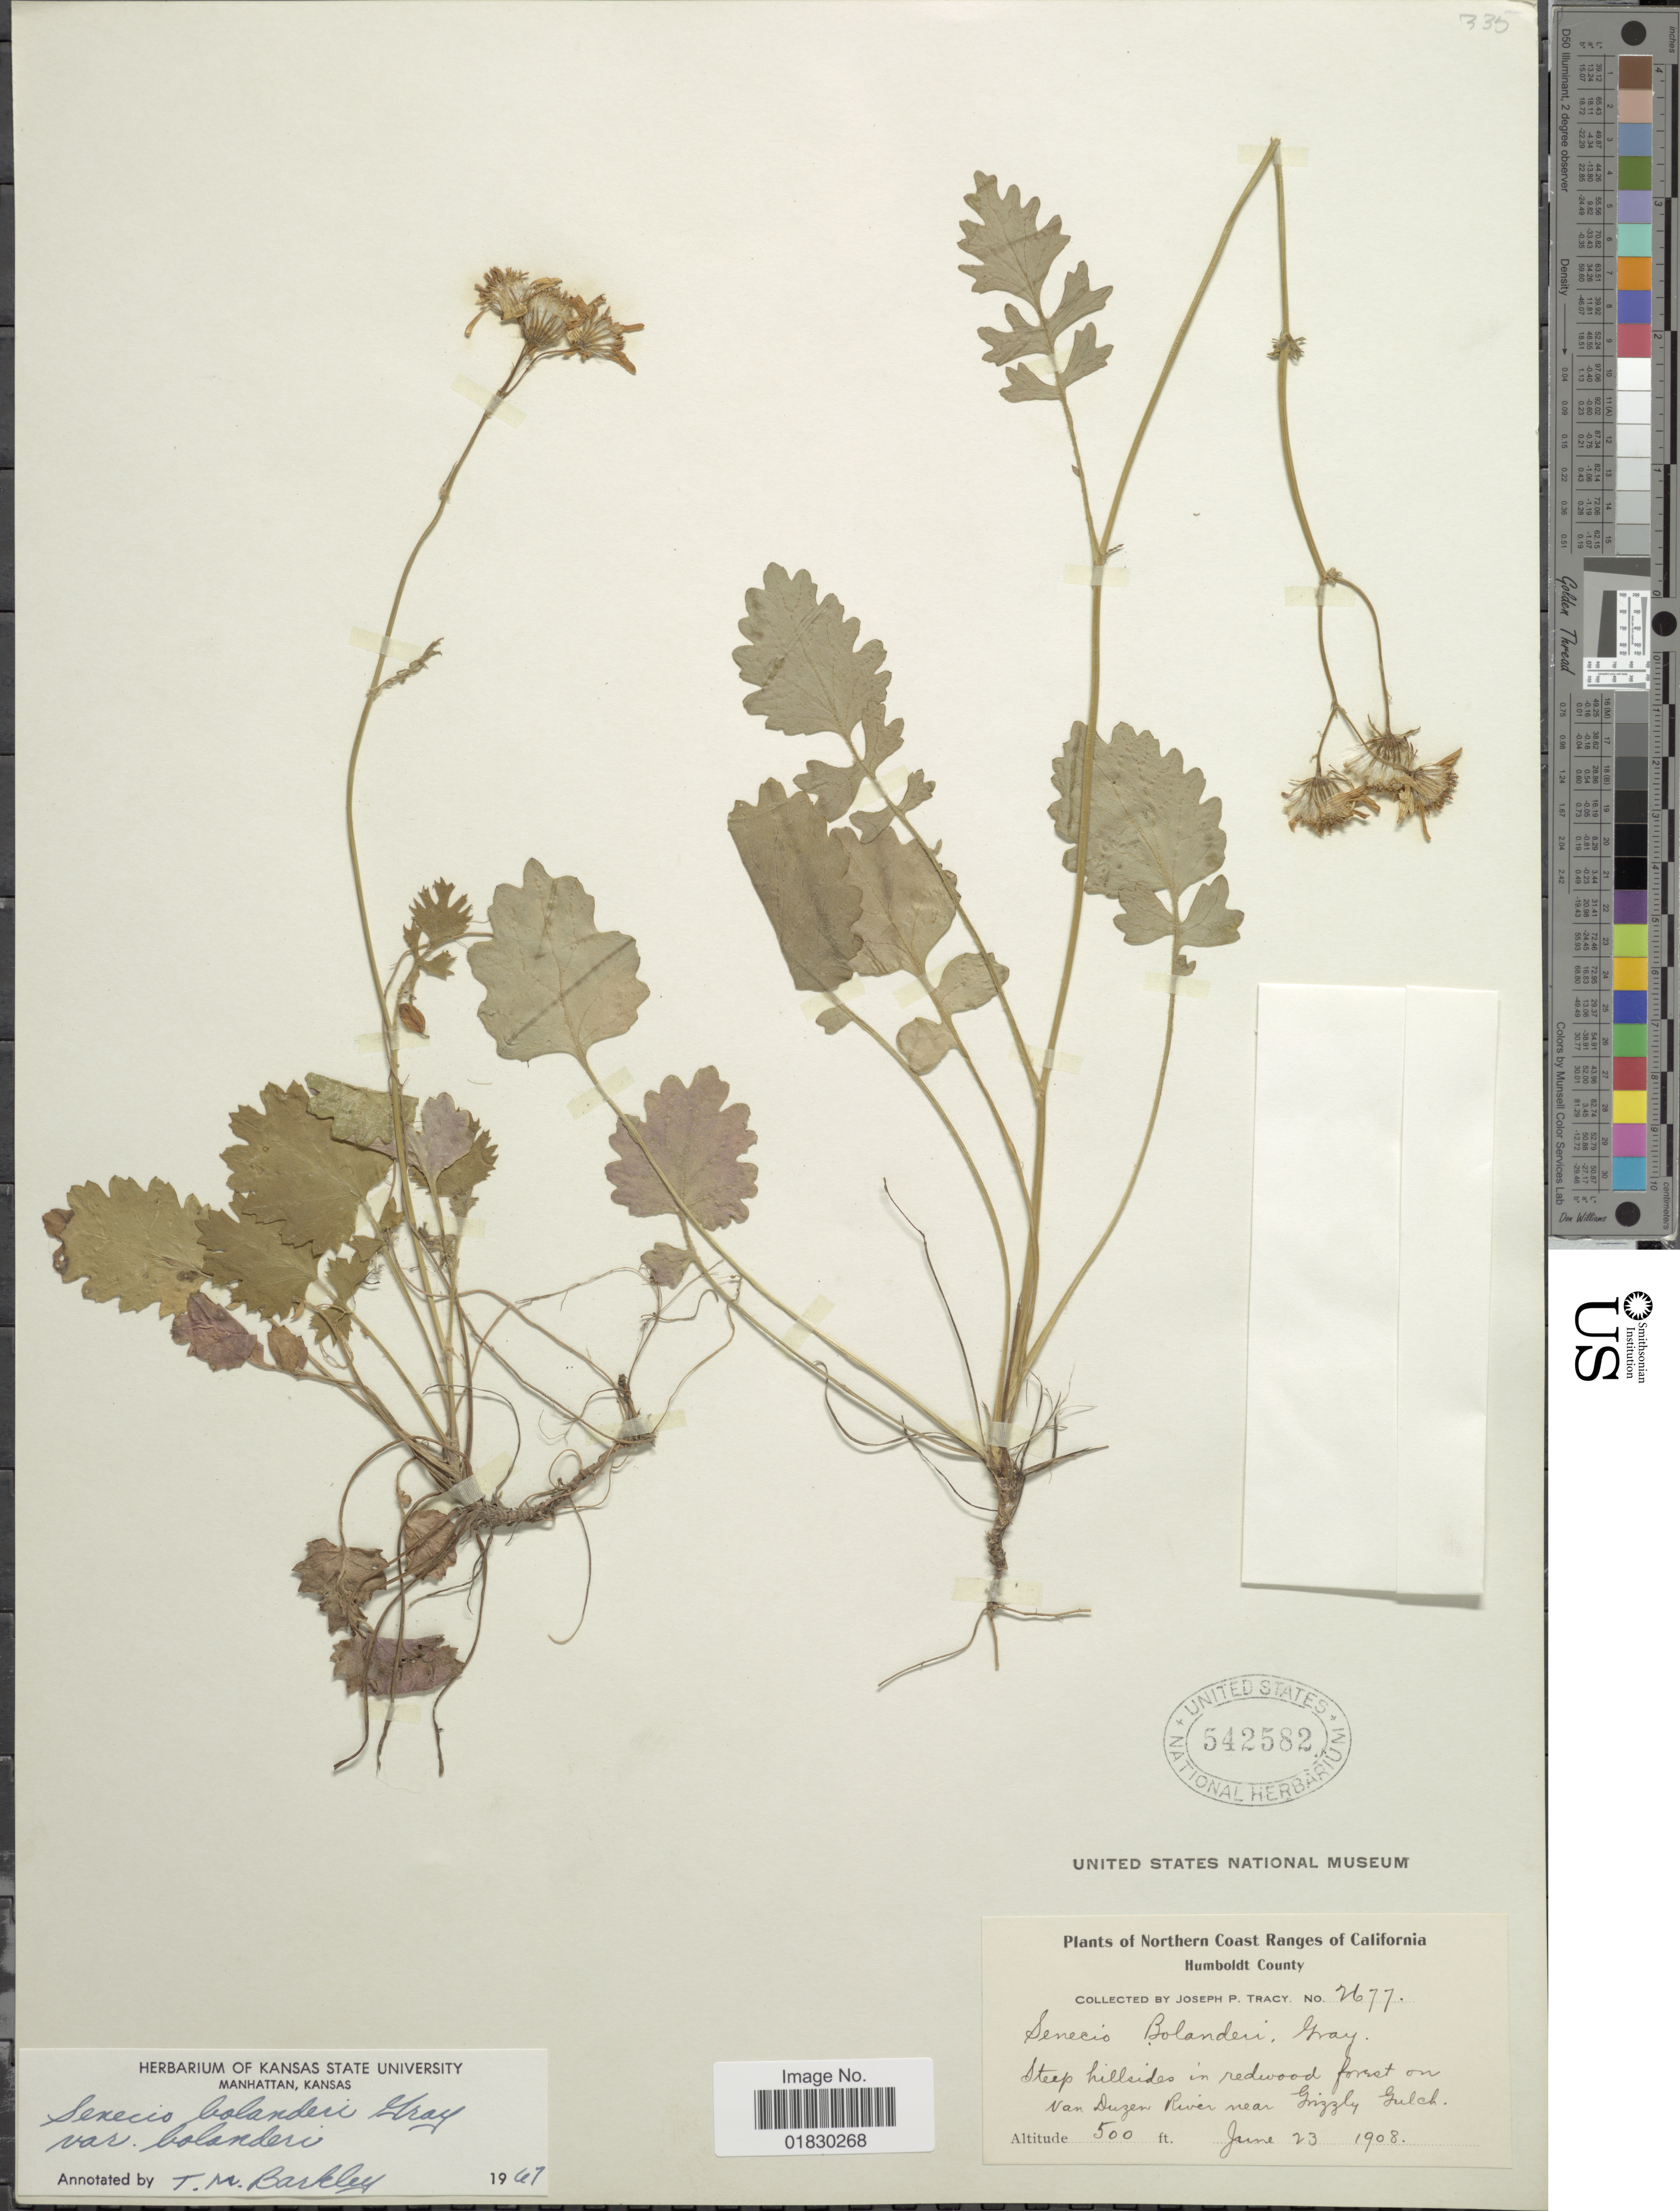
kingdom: Plantae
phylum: Tracheophyta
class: Magnoliopsida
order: Asterales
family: Asteraceae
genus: Packera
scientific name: Packera bolanderi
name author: (A. Gray) W.A. Weber & Á. Löve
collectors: J. Tracy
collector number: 2677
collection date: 1908-06-23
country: United States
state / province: California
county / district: Humboldt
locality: Northern Coast Ranges of California, Humboldt County, Van Duzen River near Grizzly Gulch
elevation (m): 152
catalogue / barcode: US 542582